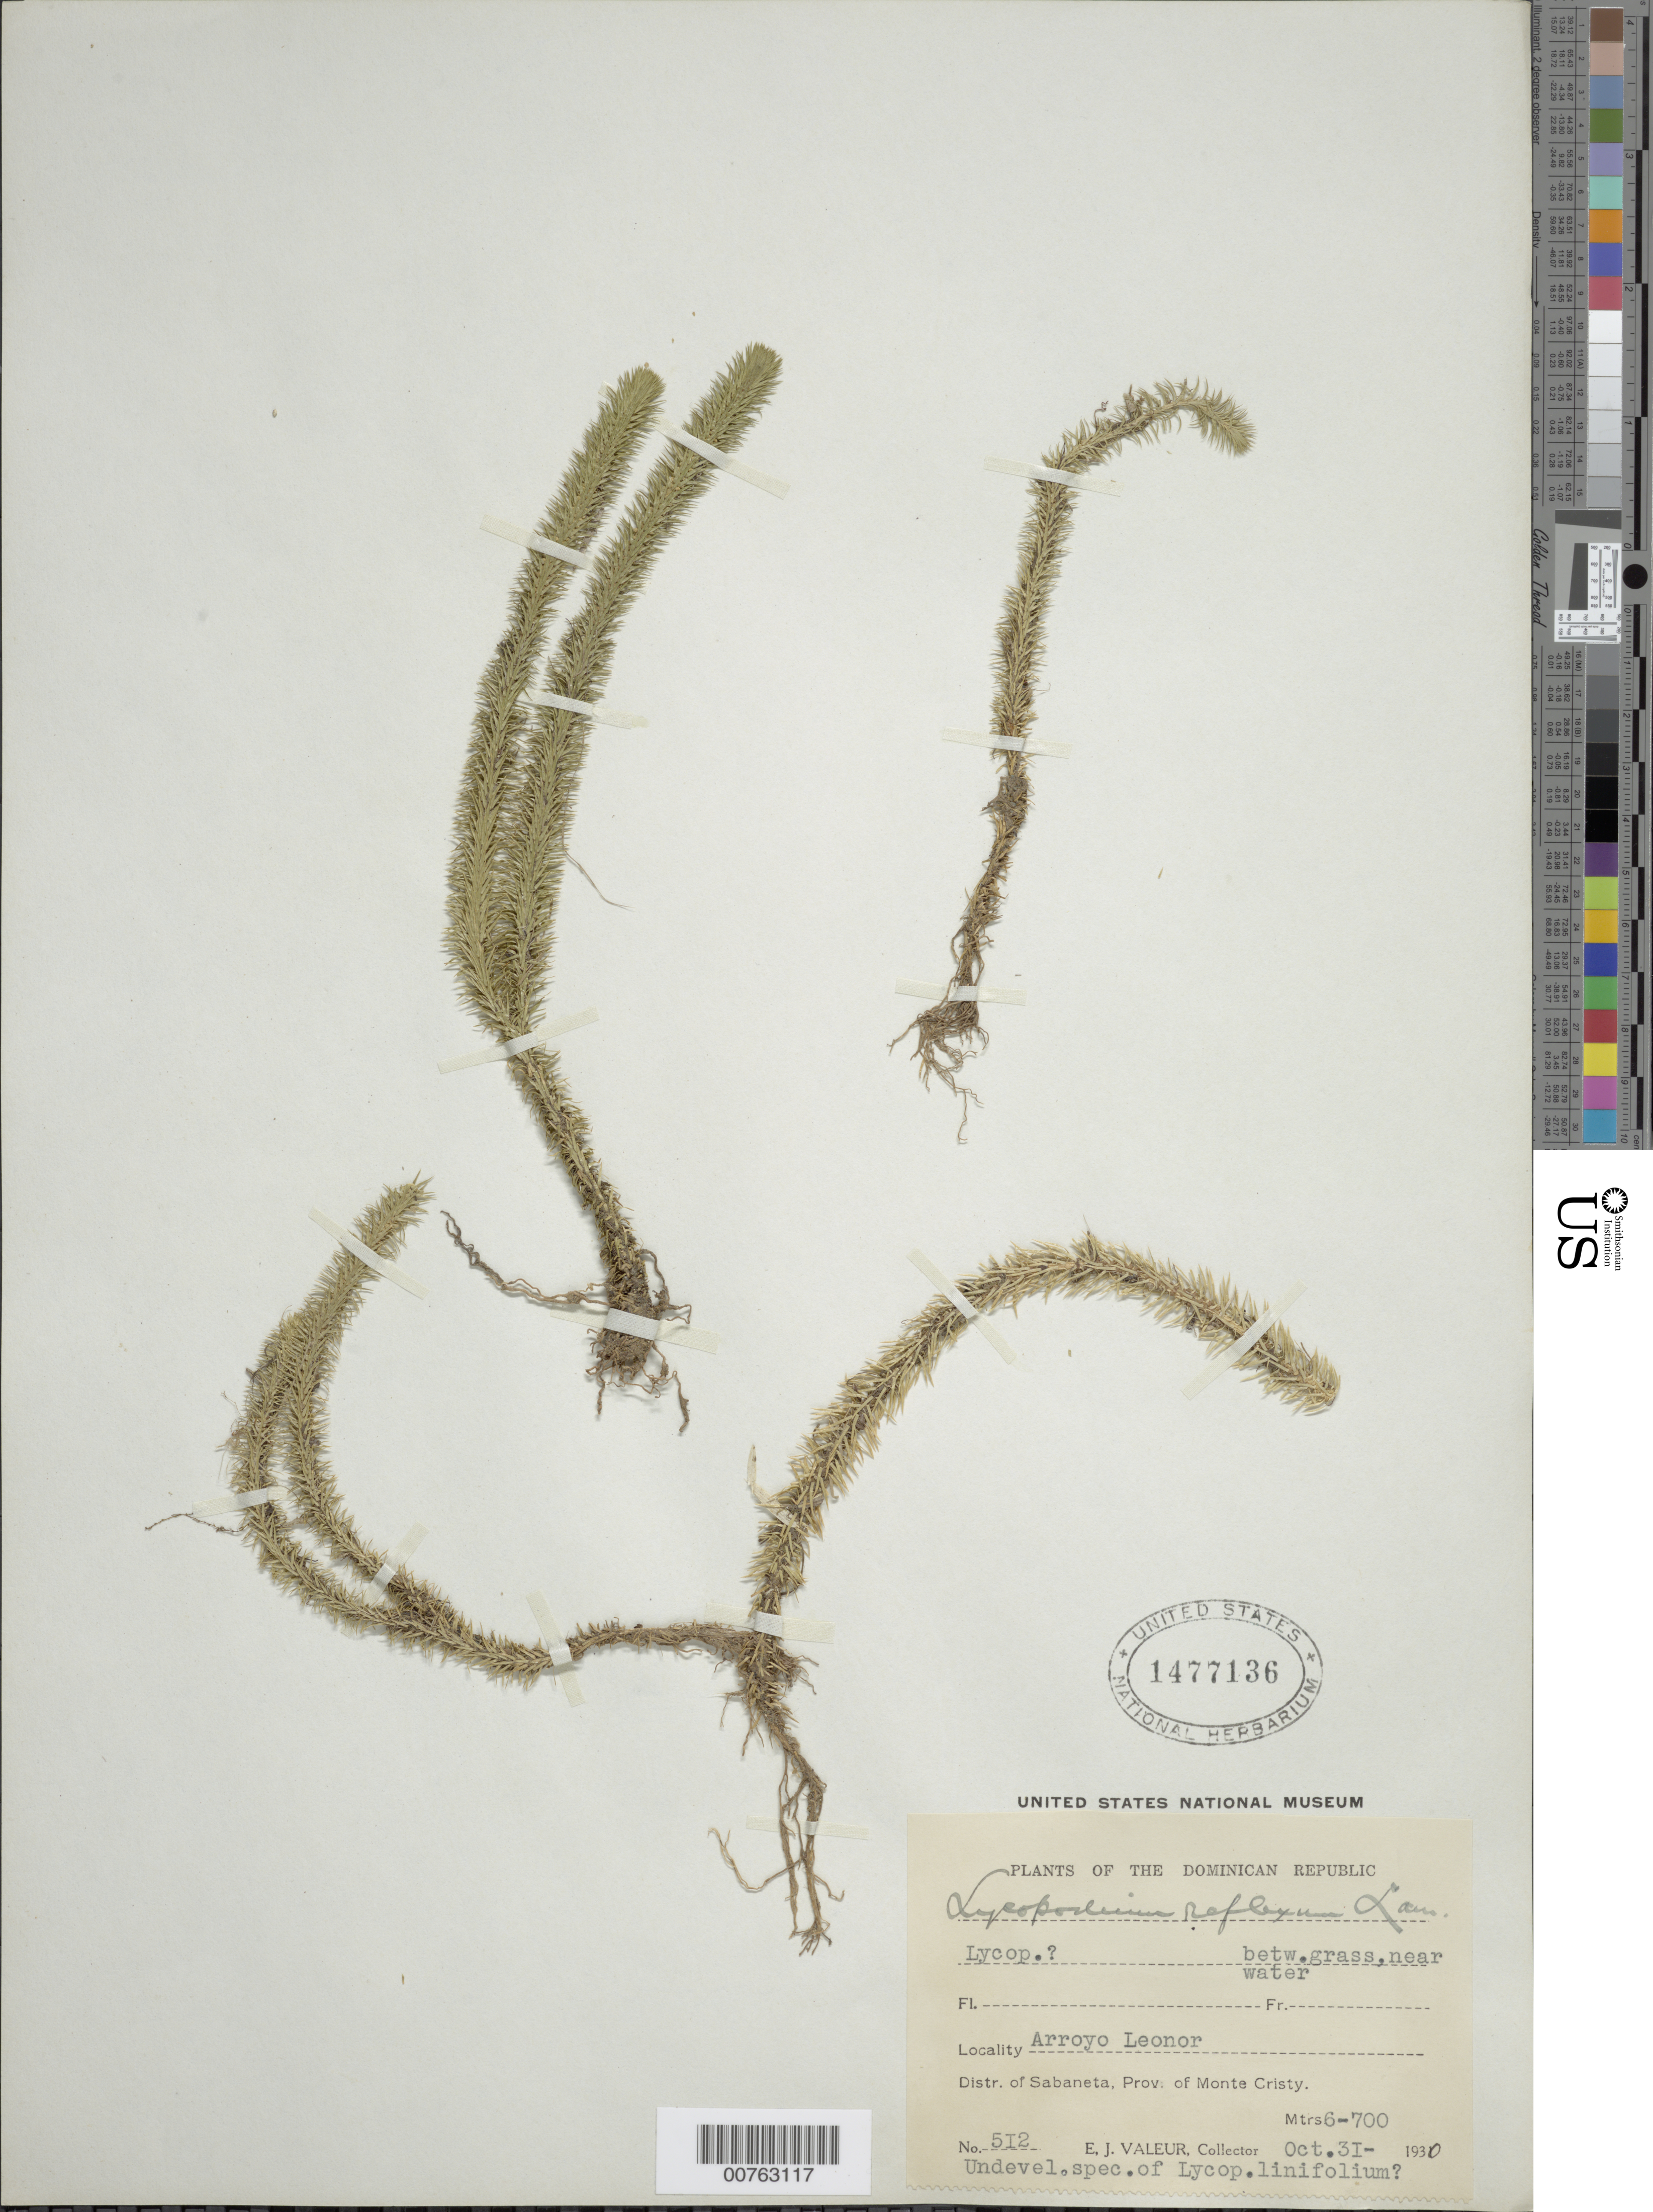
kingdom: Plantae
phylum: Tracheophyta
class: Lycopodiopsida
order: Lycopodiales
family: Lycopodiaceae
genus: Phlegmariurus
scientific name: Phlegmariurus reflexus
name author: (Lam.) B. Øllg.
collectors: E. Valeur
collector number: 512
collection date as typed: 31 Oct 1930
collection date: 1930-10-31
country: Dominican Republic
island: Hispaniola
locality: Distr. Sabaneta, Prov. Monte Cristy. Arroyo Leonor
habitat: Between grasses, near water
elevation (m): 600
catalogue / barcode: US 1477136